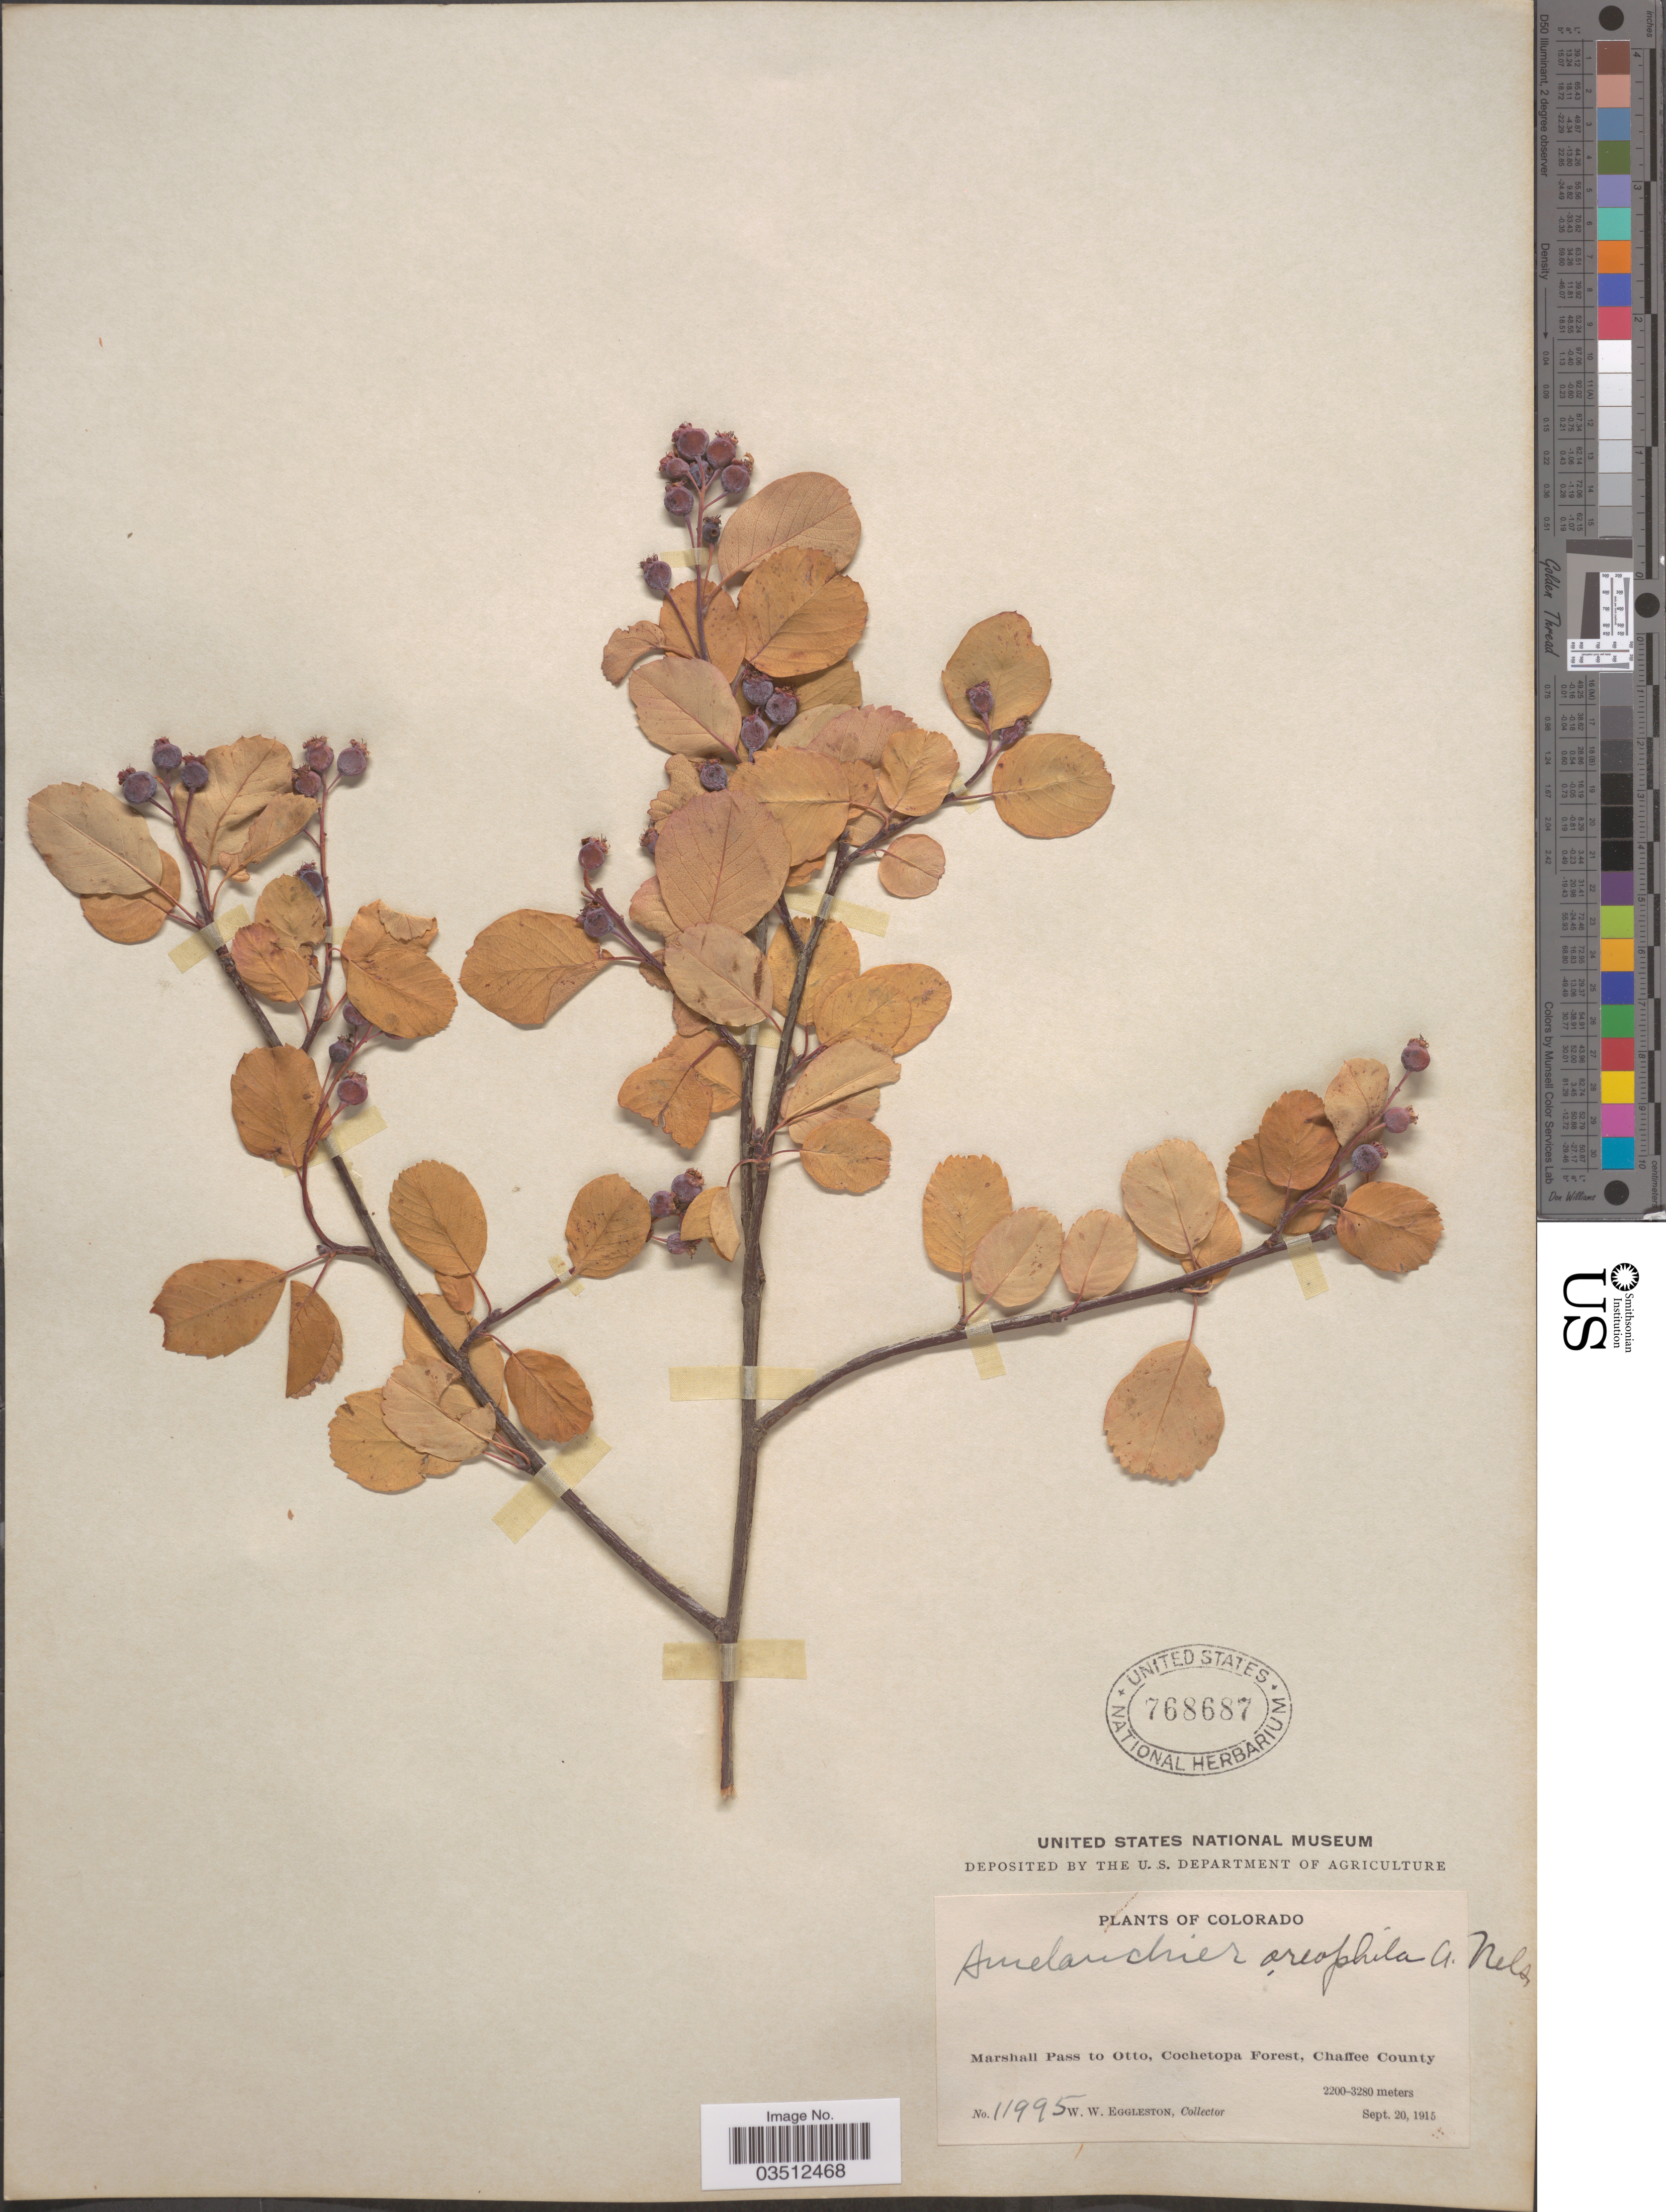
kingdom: Plantae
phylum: Tracheophyta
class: Magnoliopsida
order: Rosales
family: Rosaceae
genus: Amelanchier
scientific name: Amelanchier oreophila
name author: A. Nelson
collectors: W. W. Eggleston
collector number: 11995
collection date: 1915-09-20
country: United States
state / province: Colorado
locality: Marshall Pass to Otto, Cochetopa Forest, Chaffee County.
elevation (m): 2200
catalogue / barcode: US 768687